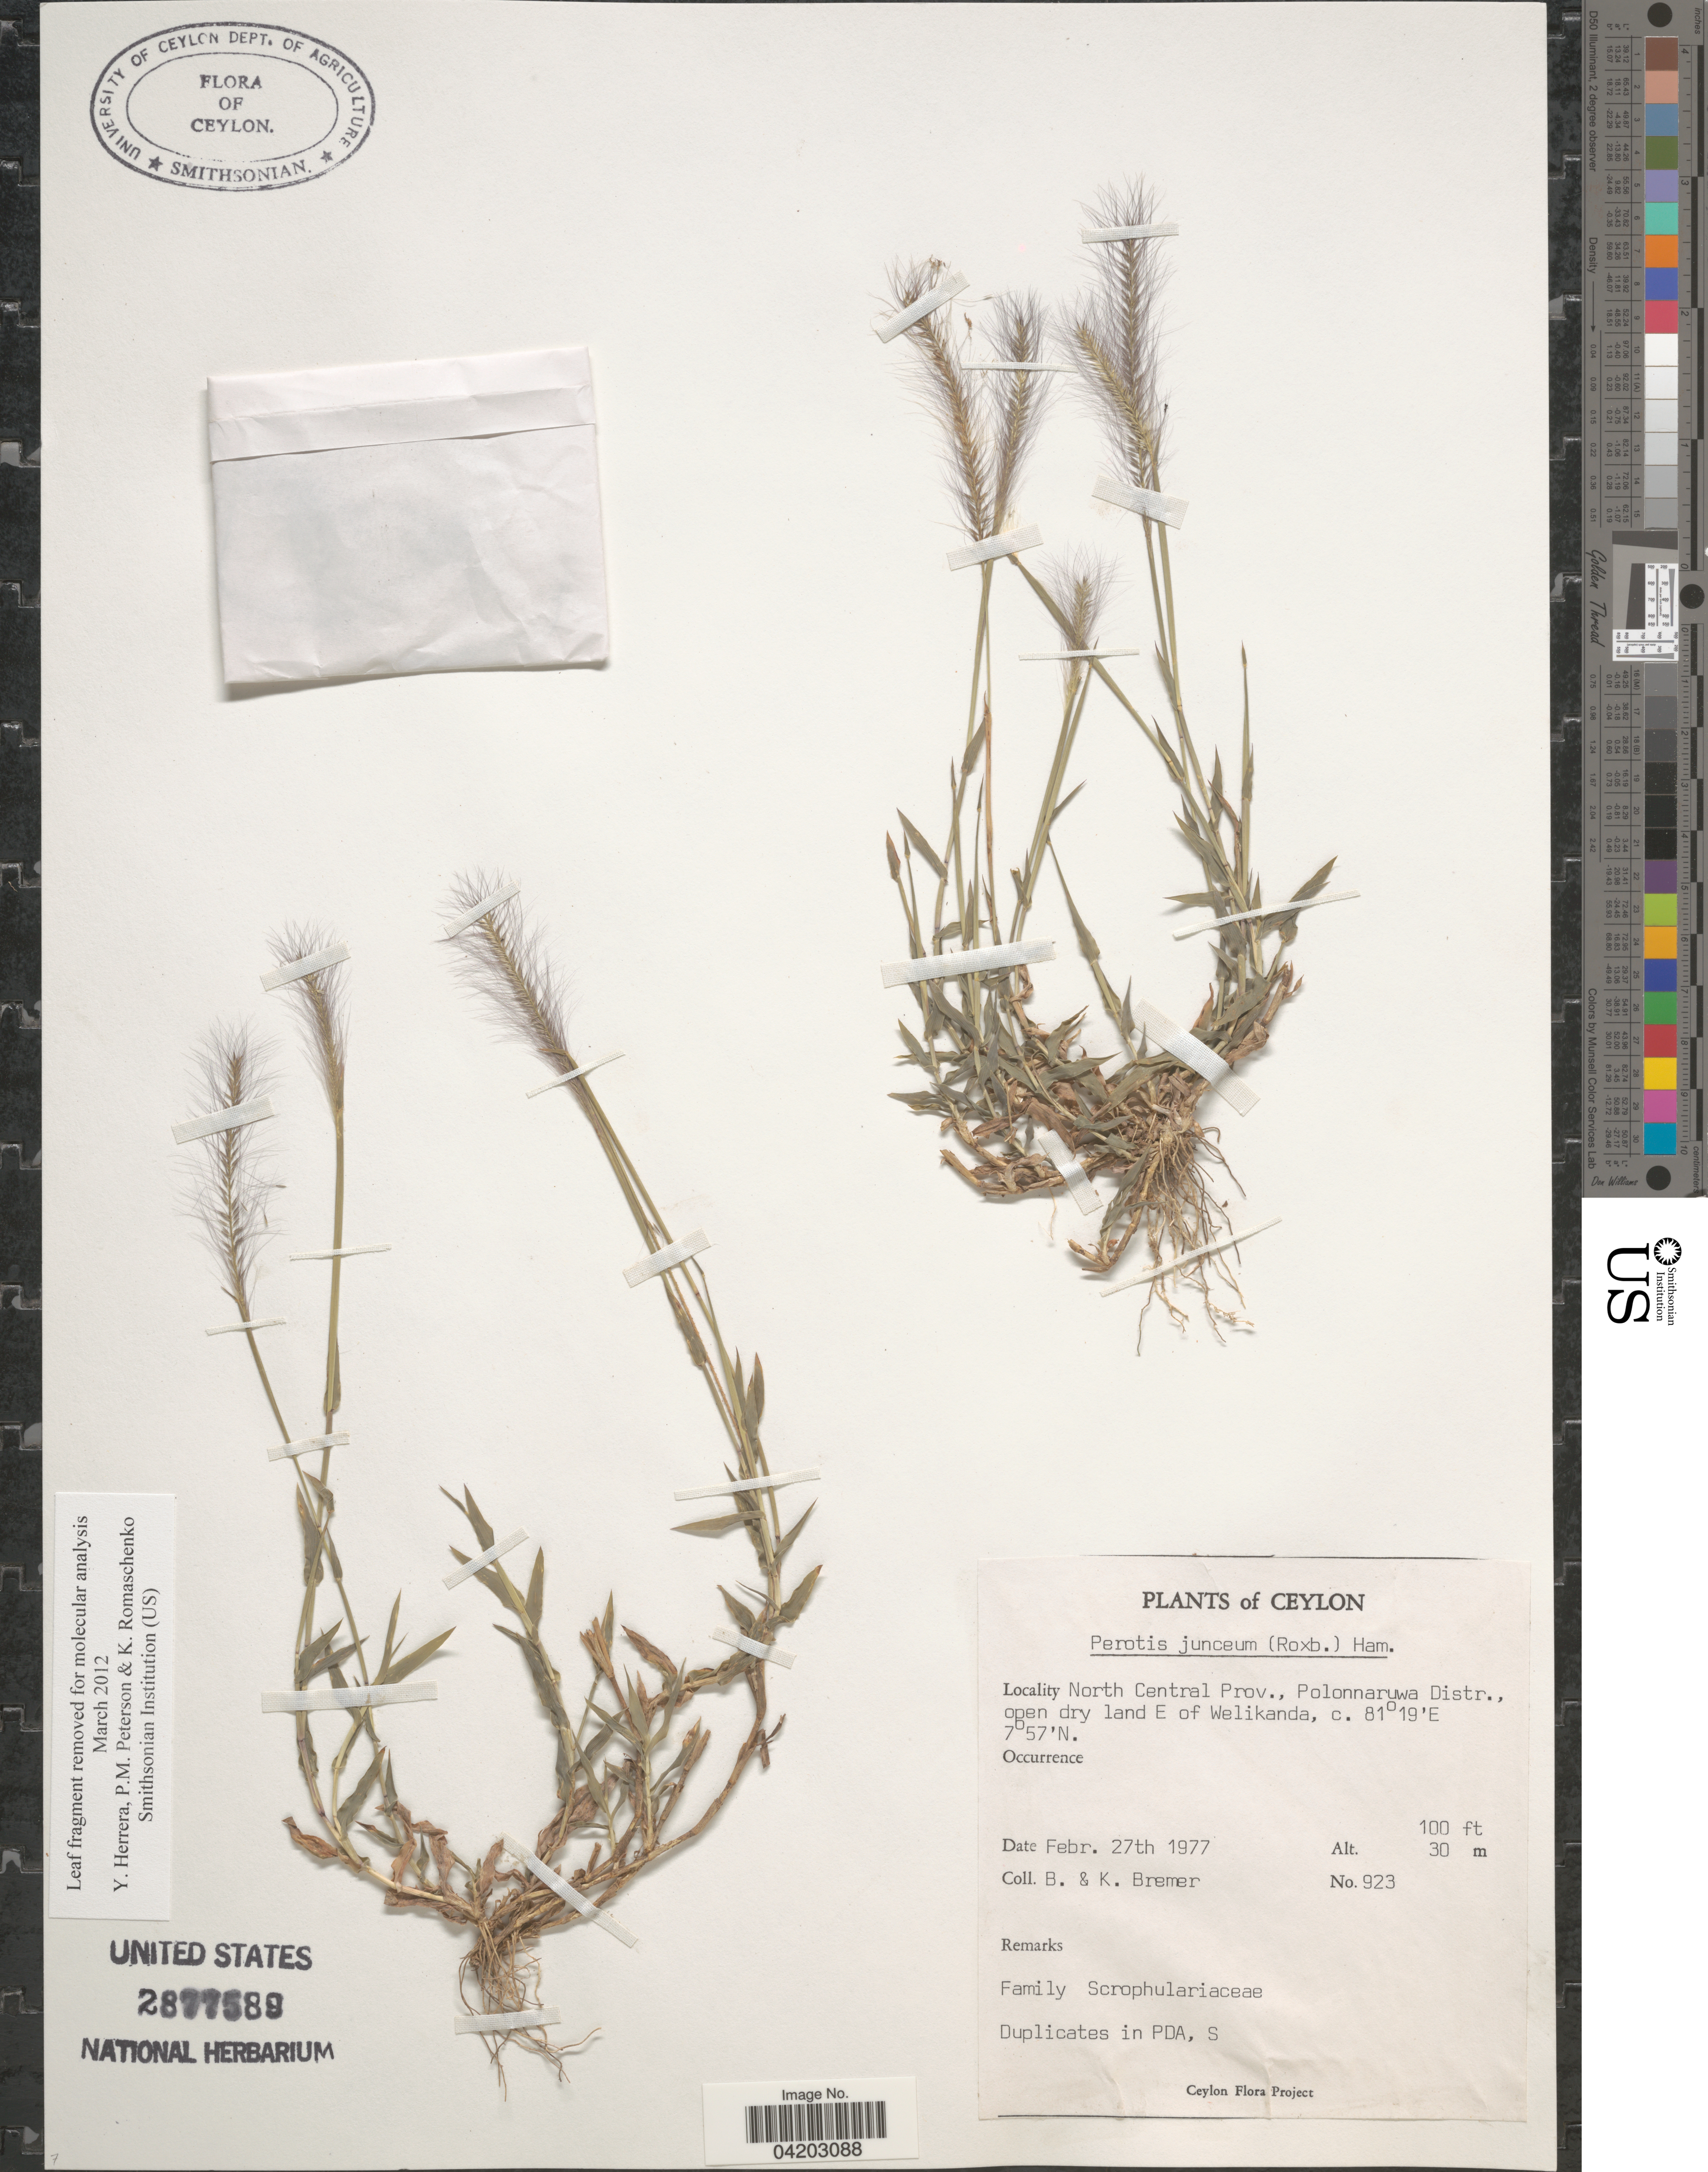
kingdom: Plantae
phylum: Tracheophyta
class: Liliopsida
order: Poales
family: Poaceae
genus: Perotis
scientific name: Perotis hordeiformis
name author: Nees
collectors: B. Bremer & K. Bremer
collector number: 923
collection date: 1977-02-27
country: Sri Lanka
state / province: North Central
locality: Ceylon. Polonnaruwa Distr., open dry land E of Welikanda.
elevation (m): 30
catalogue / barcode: US 2877589